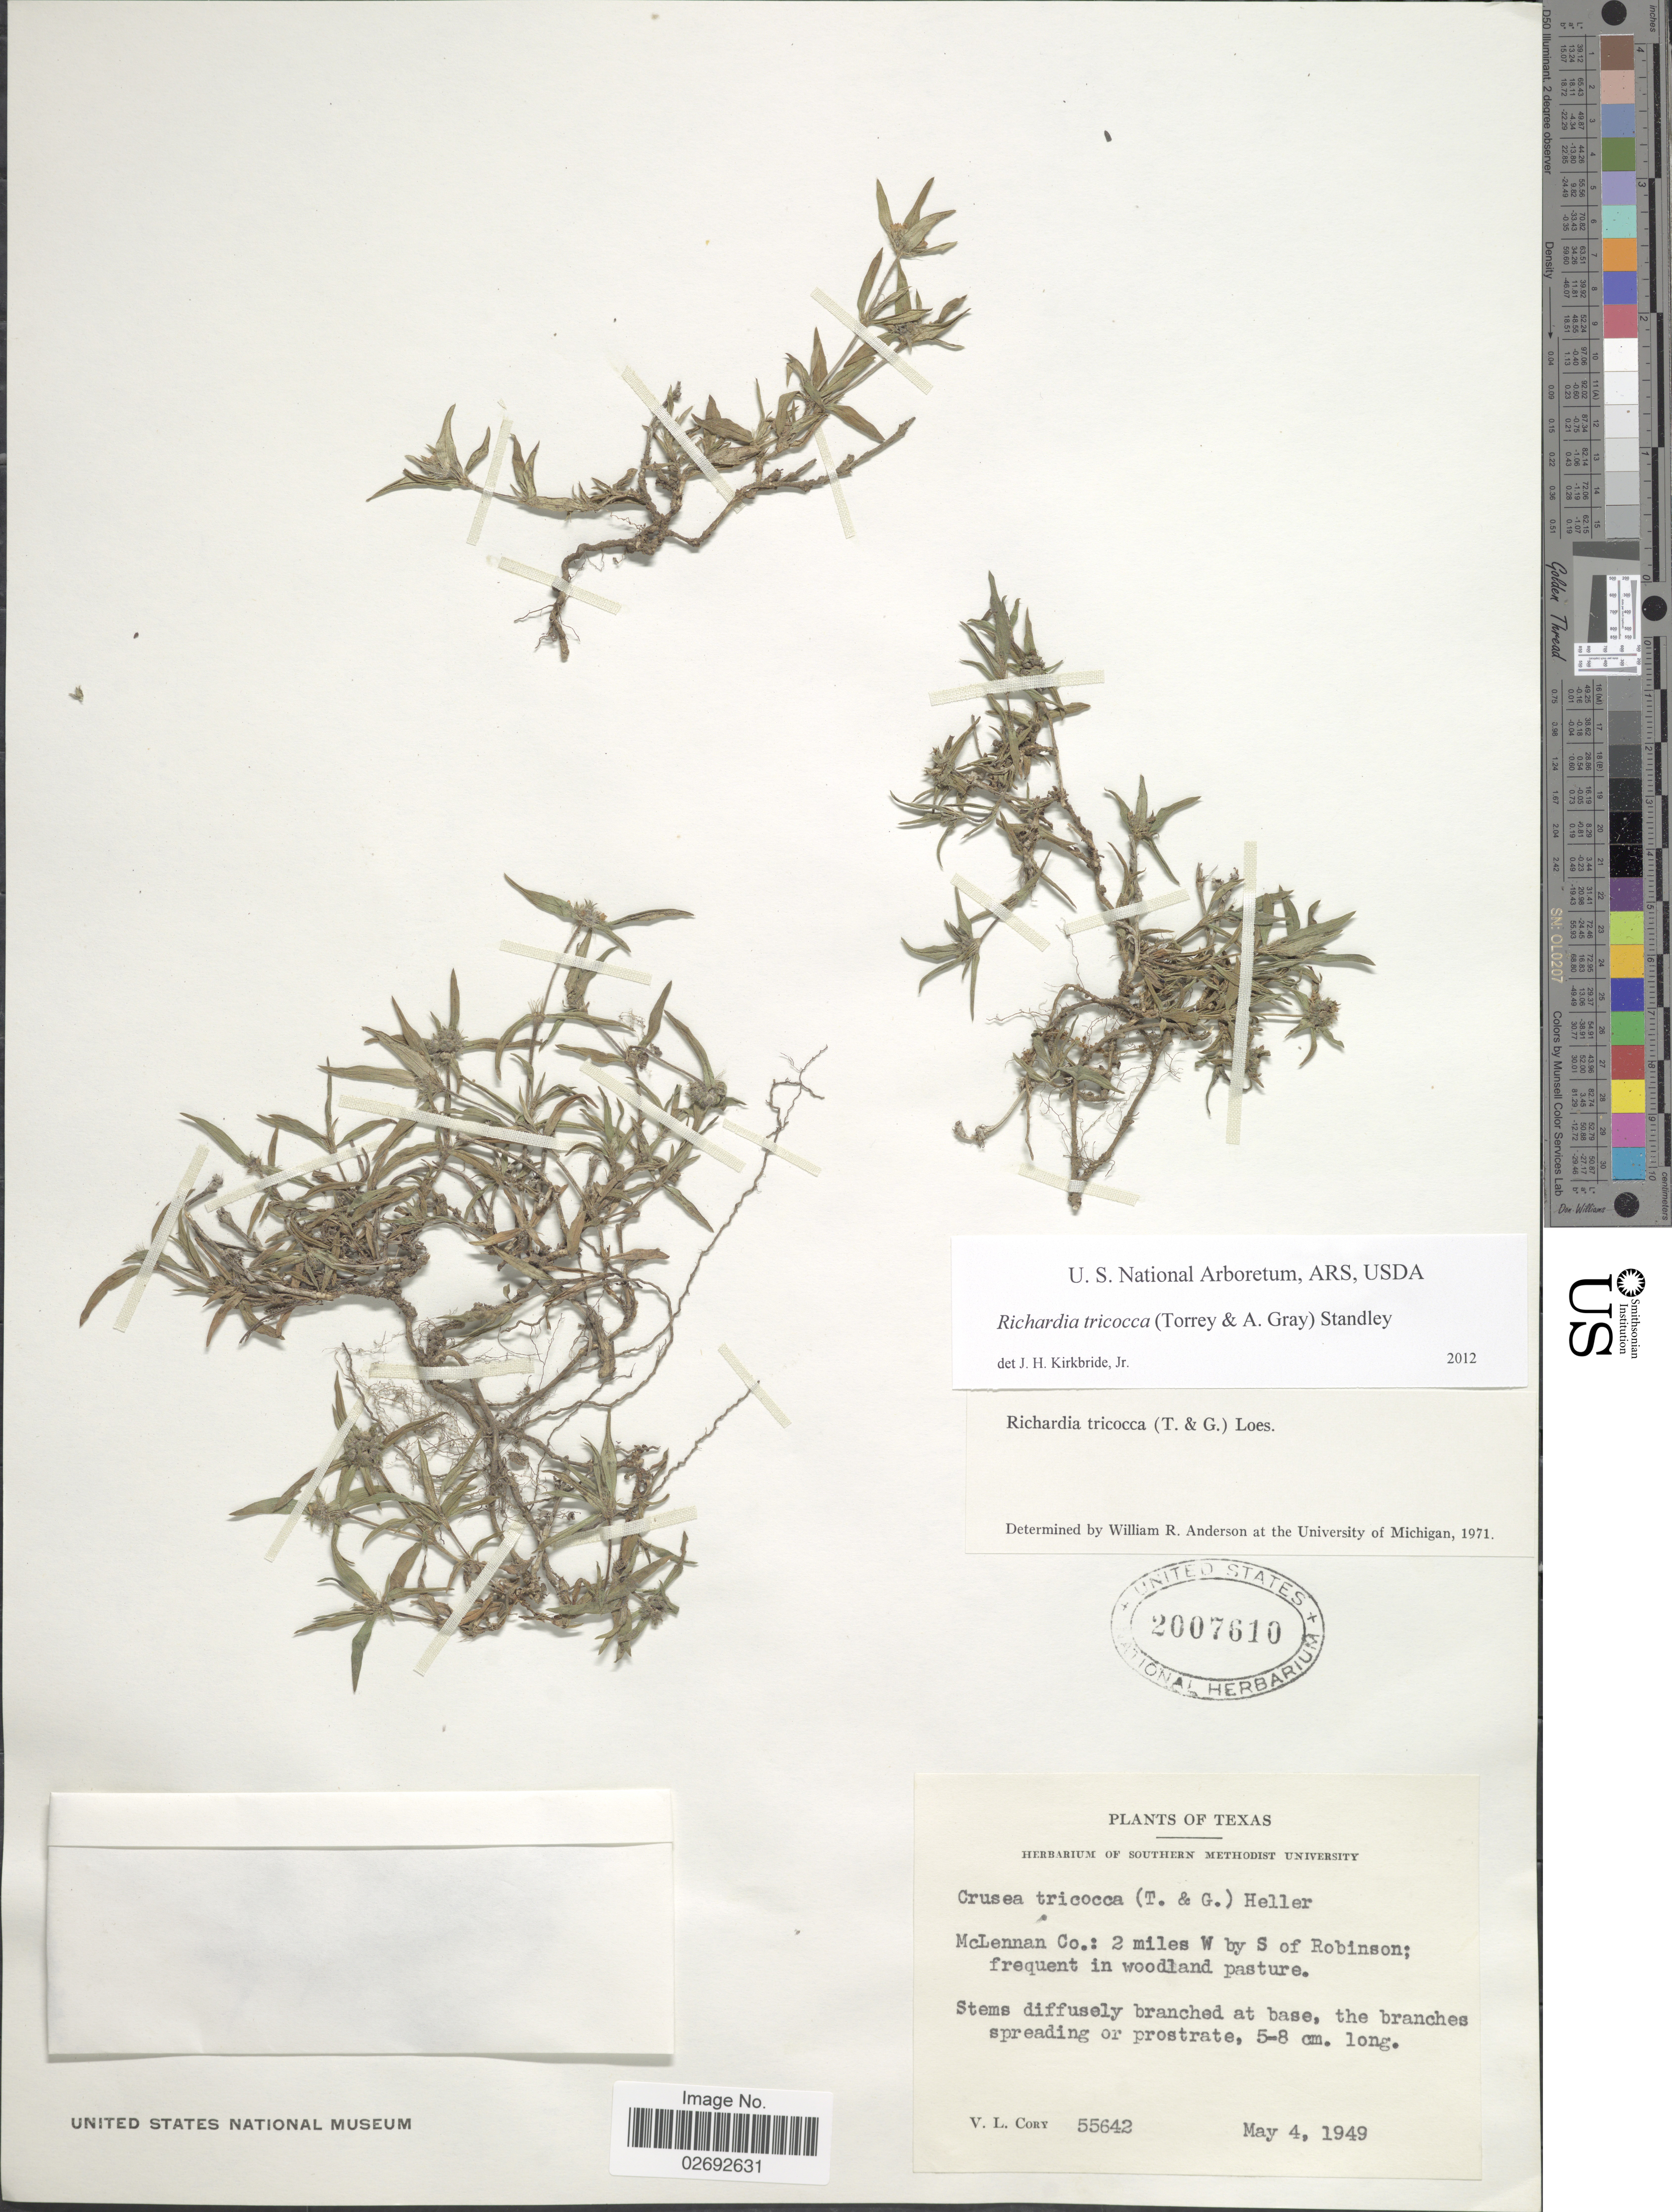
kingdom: Plantae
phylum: Tracheophyta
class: Magnoliopsida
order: Gentianales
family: Rubiaceae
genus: Richardia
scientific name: Richardia tricocca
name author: (Torr.) Standl.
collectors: V. Cory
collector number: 55642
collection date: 1949-05-04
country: United States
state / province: Texas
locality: McLennan Co.: 2 miles W by S of Robinson; frequent in woodland pasture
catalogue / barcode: US 2007610